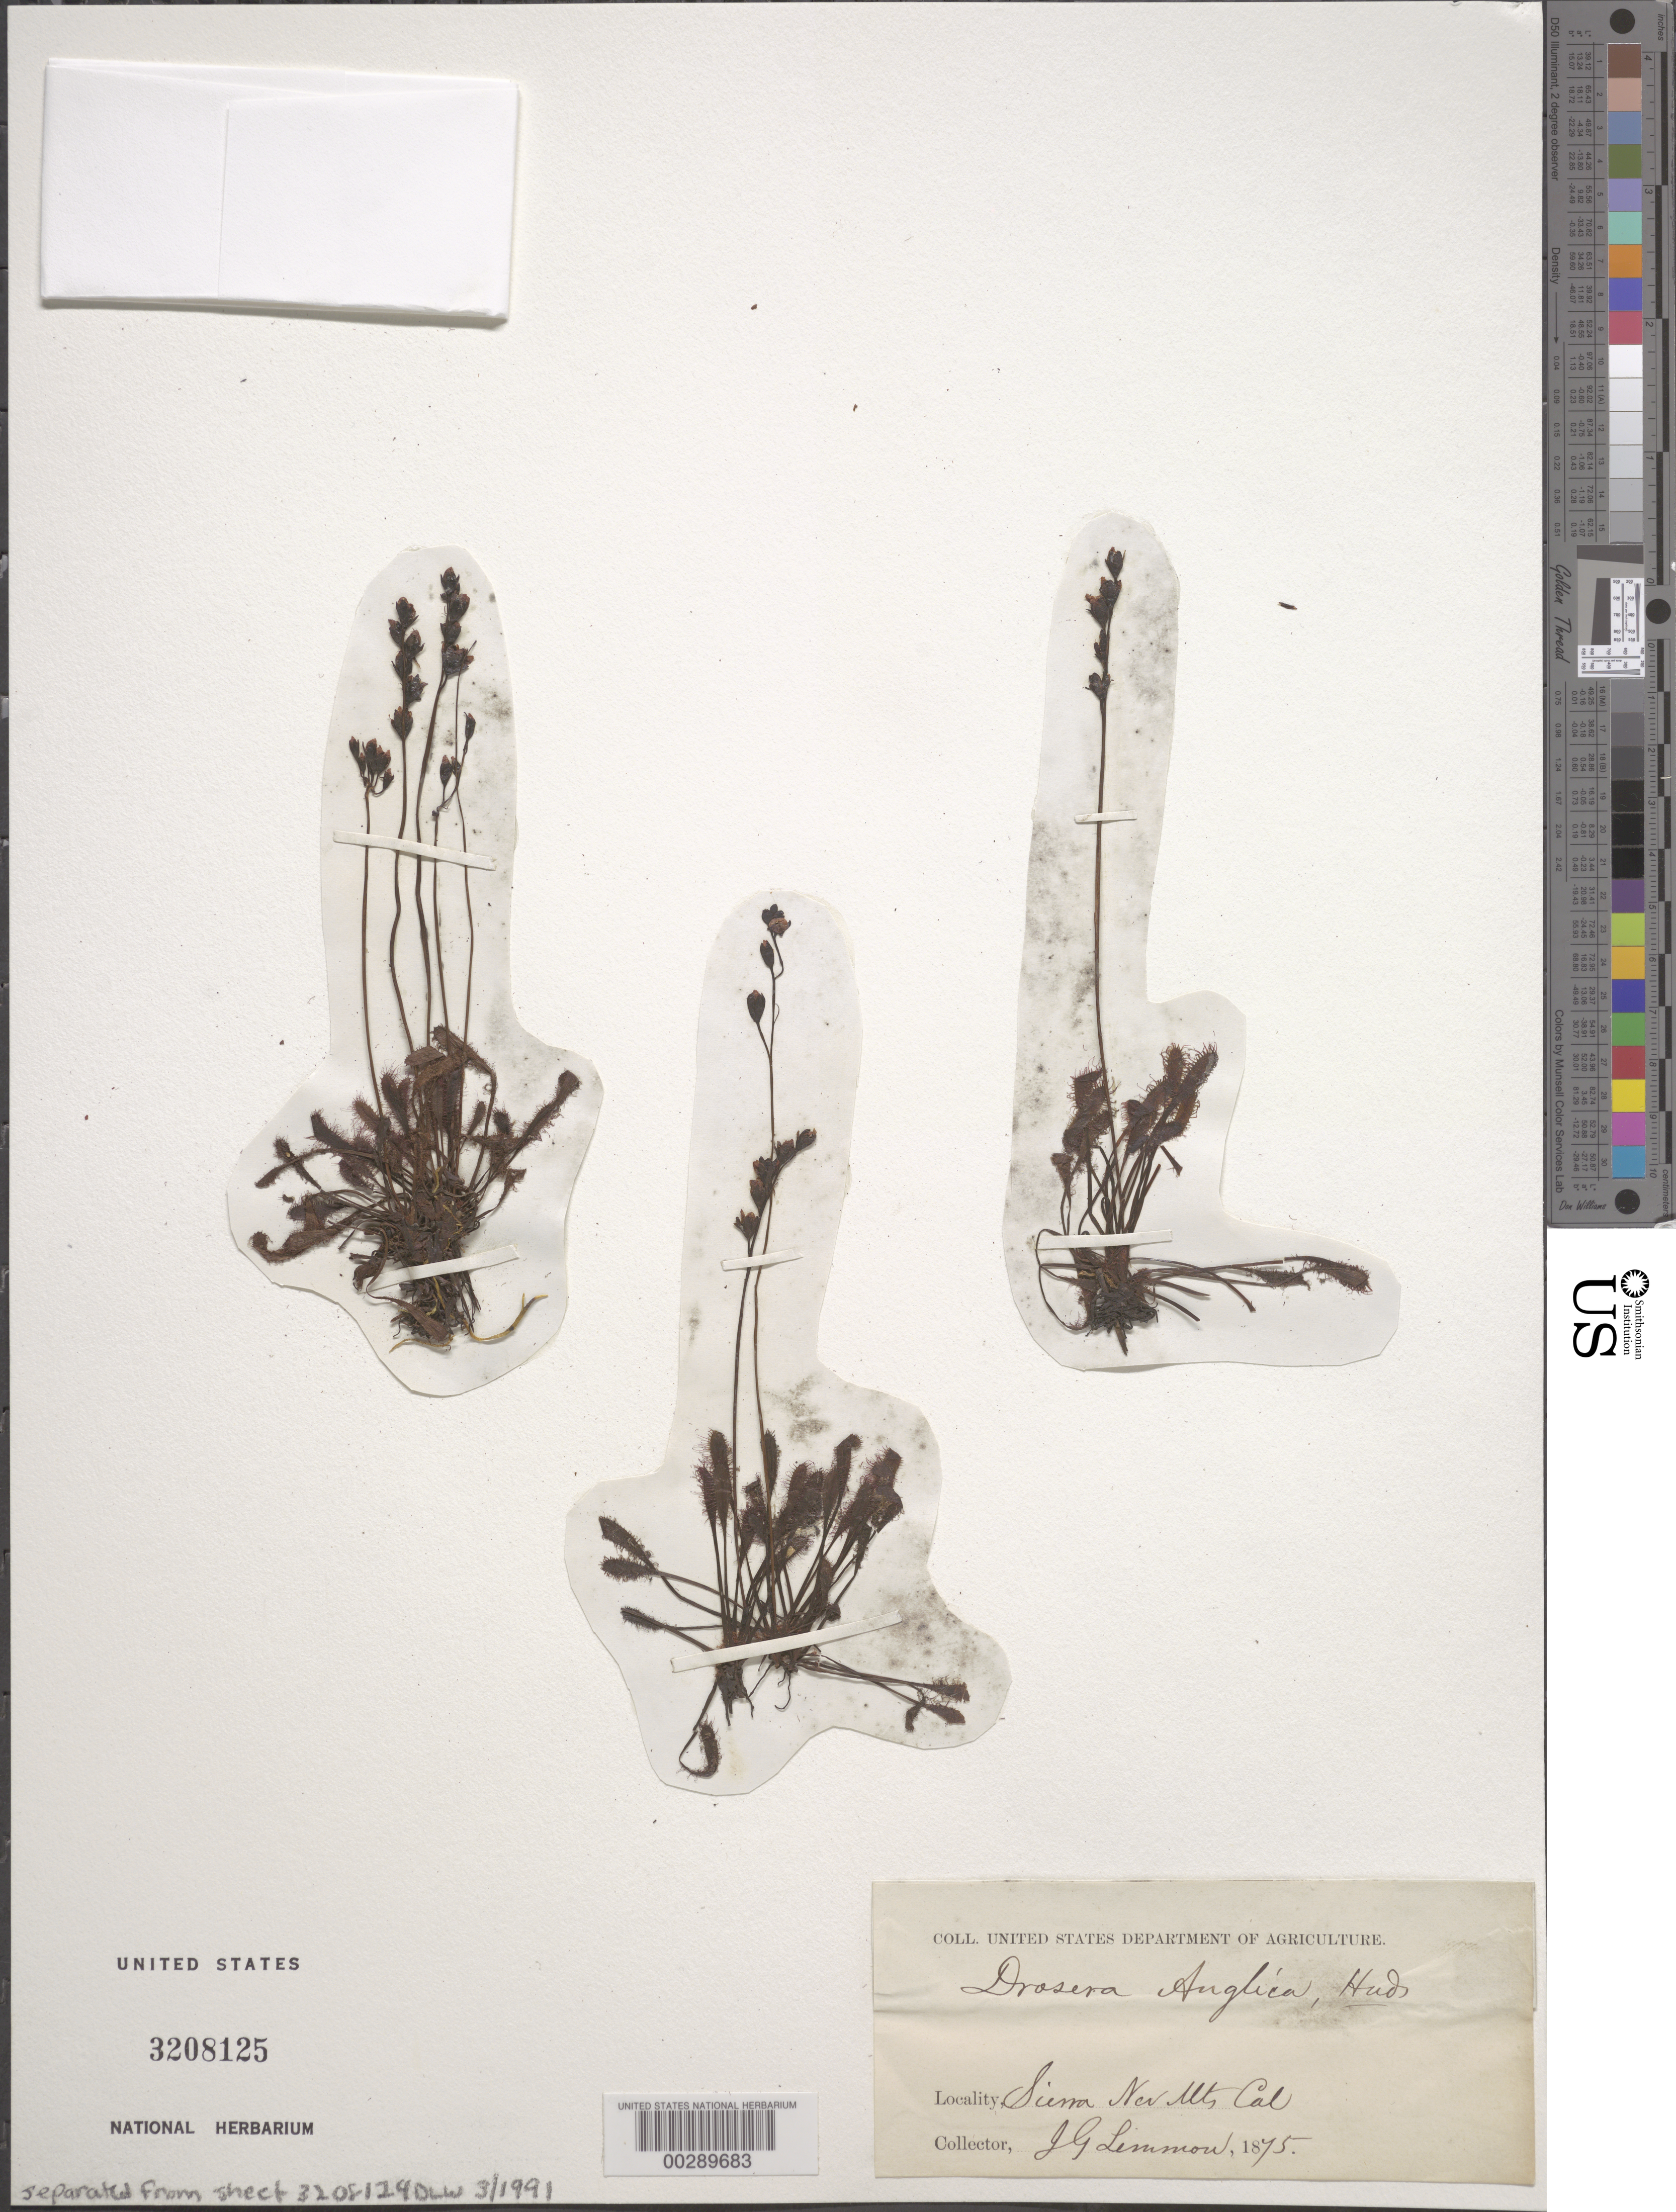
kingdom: Plantae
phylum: Tracheophyta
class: Magnoliopsida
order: Caryophyllales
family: Droseraceae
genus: Drosera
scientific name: Drosera anglica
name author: Huds.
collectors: J. G. Lemmon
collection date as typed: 1875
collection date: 1875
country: United States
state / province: California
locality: Sierra nevada mtns.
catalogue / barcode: US 3208125